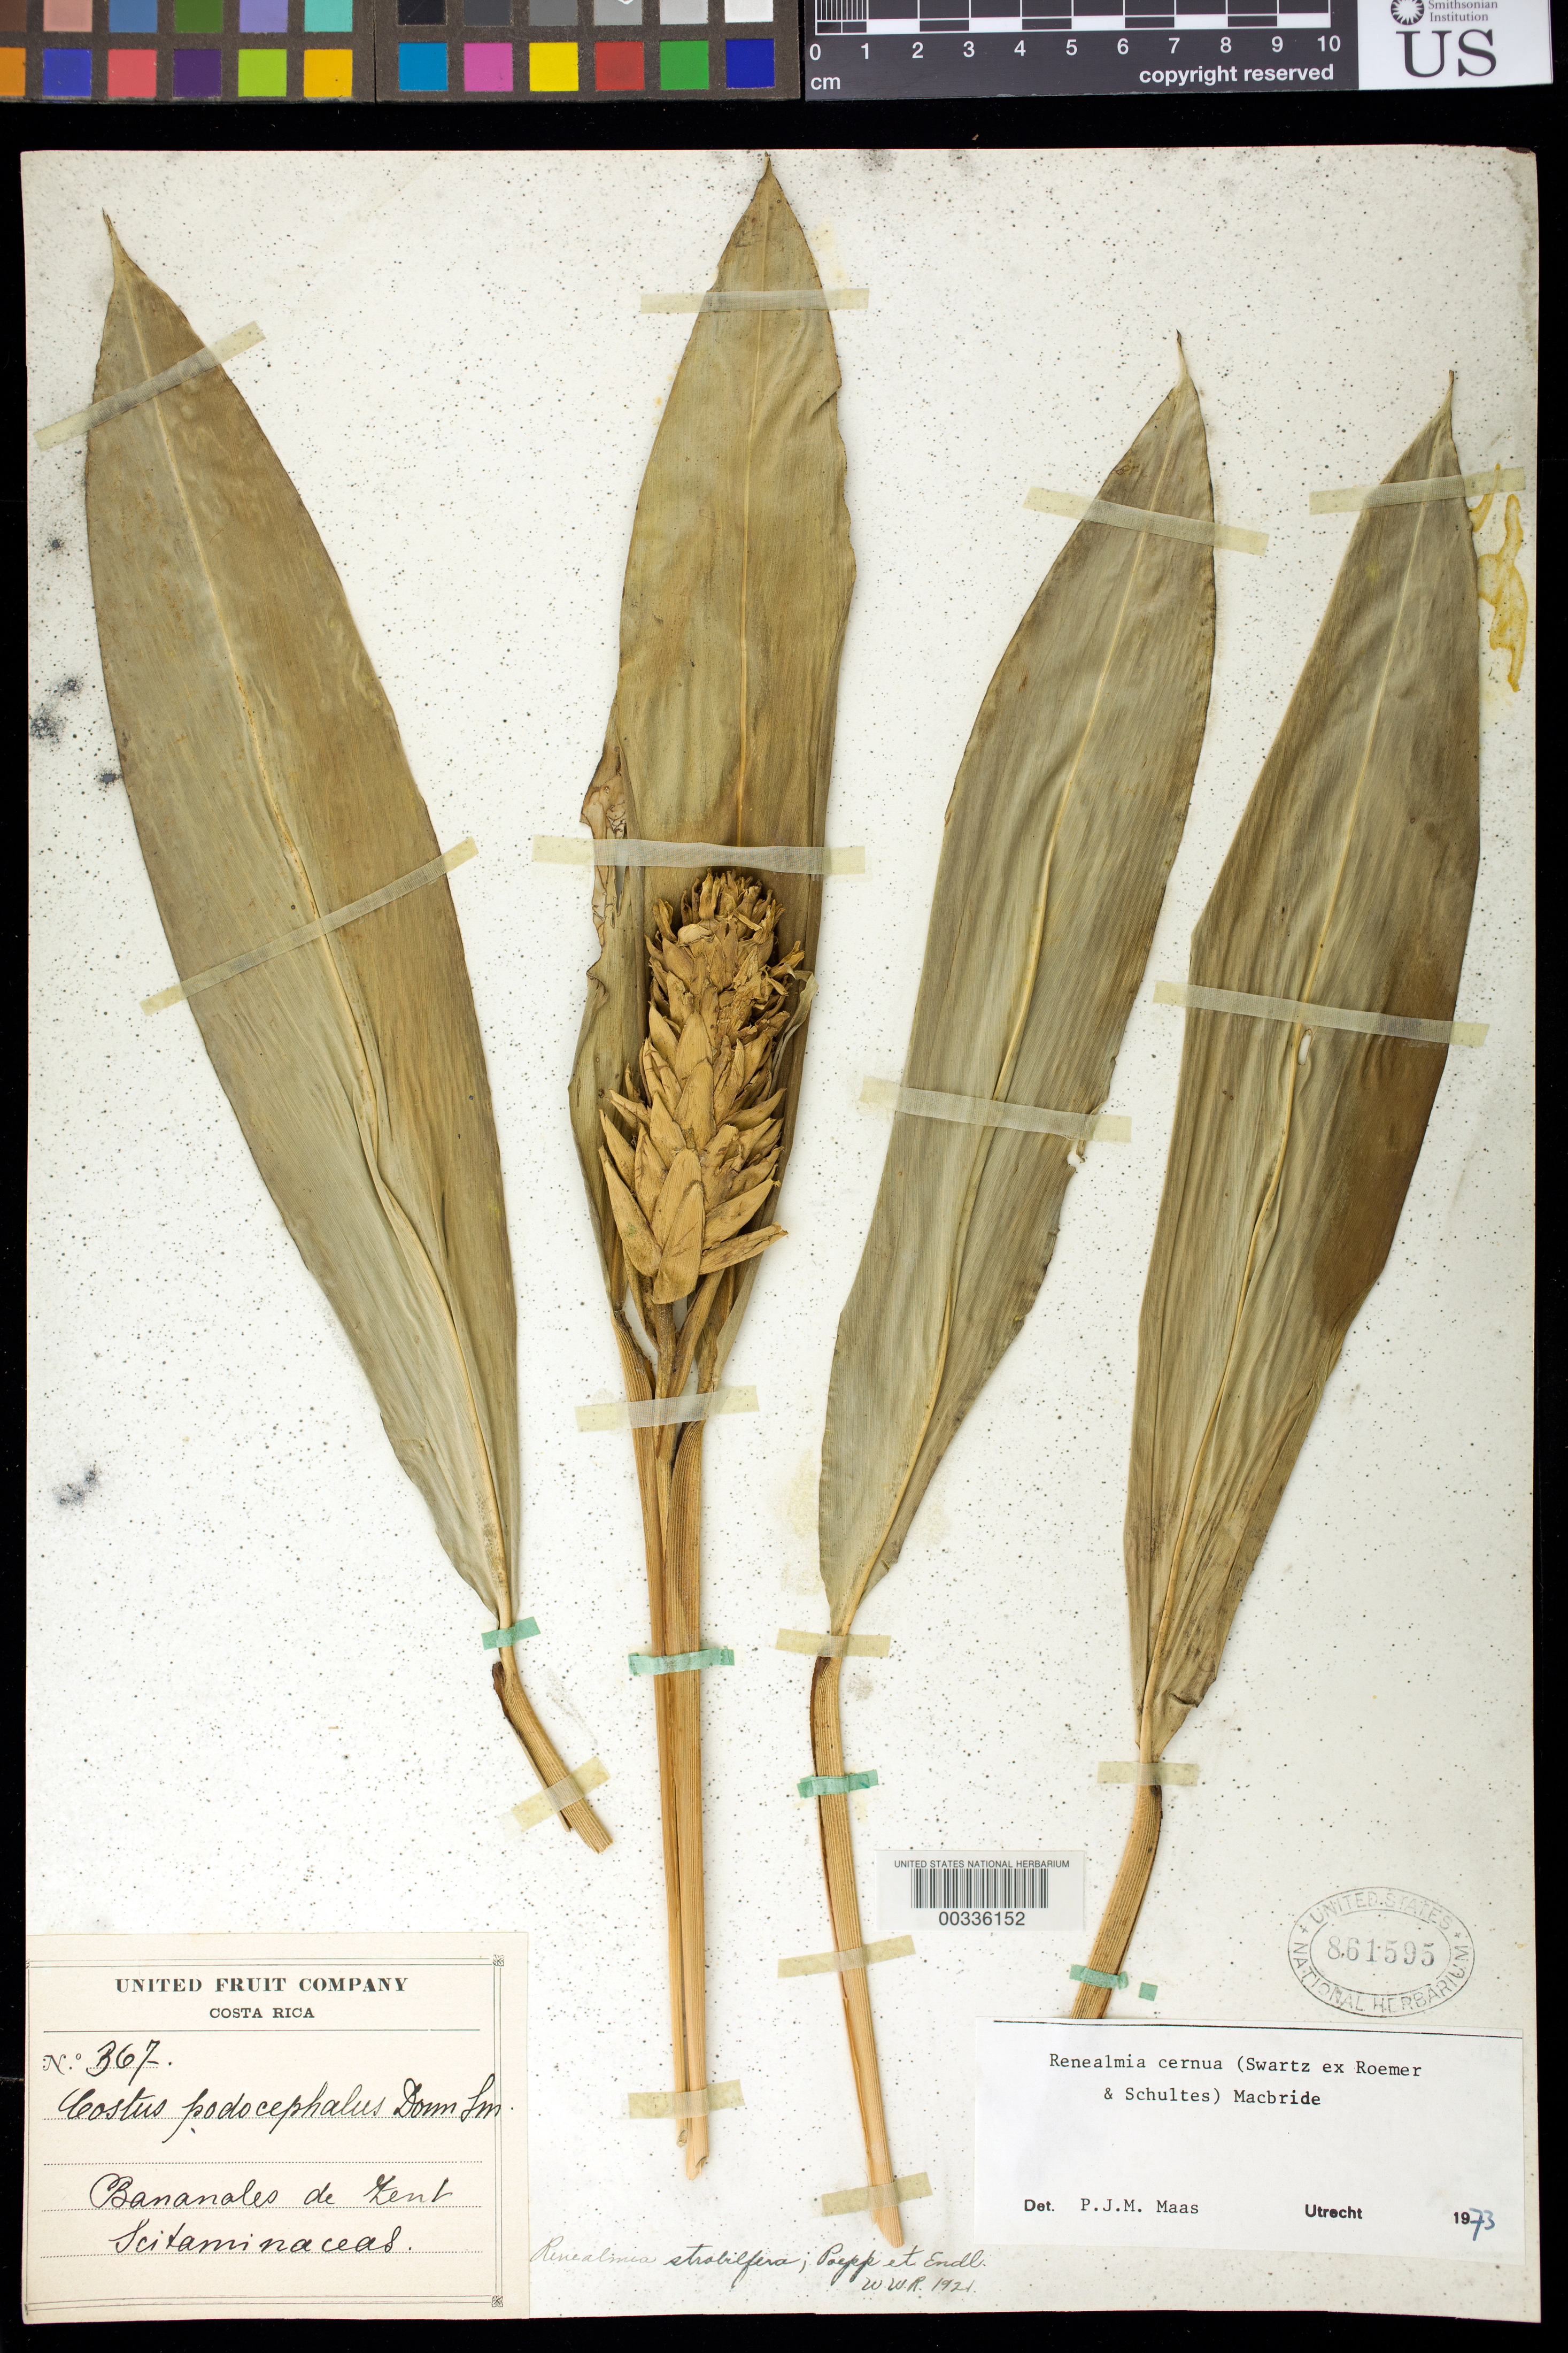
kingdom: Plantae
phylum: Tracheophyta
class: Liliopsida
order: Zingiberales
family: Zingiberaceae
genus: Renealmia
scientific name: Renealmia cernua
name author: (Sw. ex Roem. & Schult.) J.F. Macbr.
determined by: Maas, Paul J. M.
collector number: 367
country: Costa Rica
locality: Bananales de Kent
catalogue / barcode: US 861595